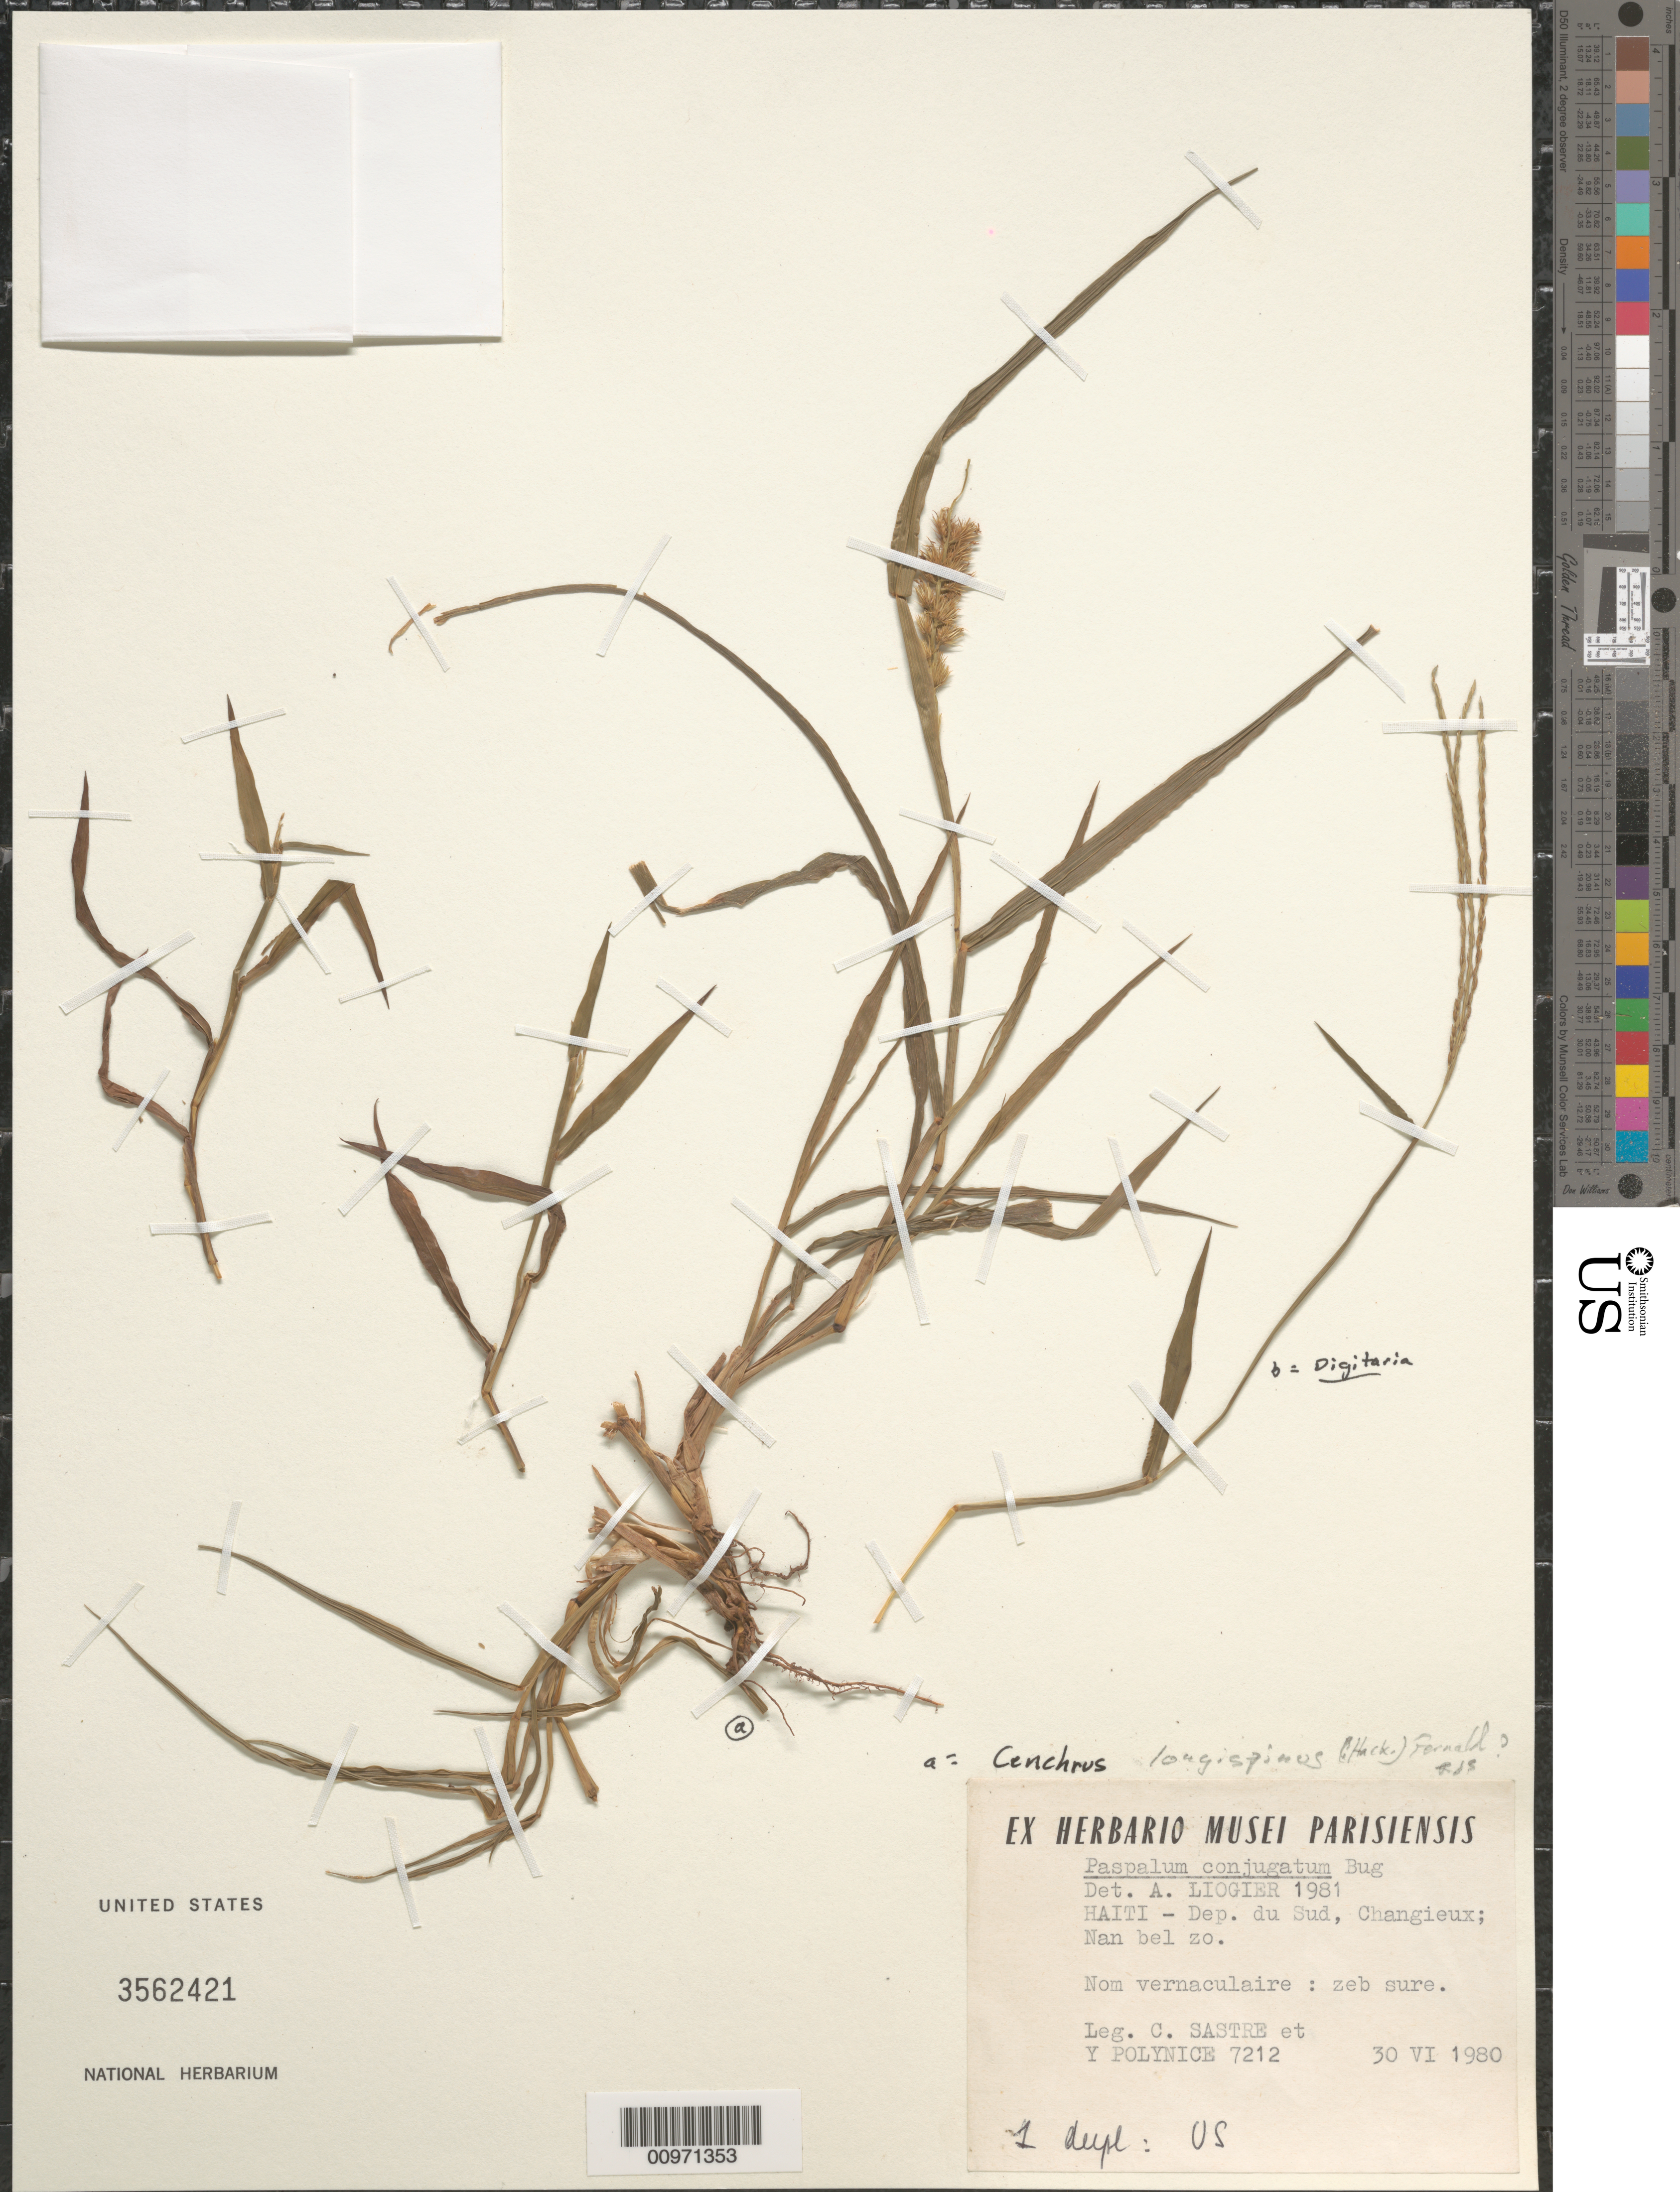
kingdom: Plantae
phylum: Tracheophyta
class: Liliopsida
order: Poales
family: Poaceae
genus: Cenchrus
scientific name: Cenchrus longispinus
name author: (Hack.) Fernald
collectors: C. H. L. Sastre & Y. Polynice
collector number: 7212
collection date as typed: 30 Jun 1980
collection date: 1980-06-30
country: Haiti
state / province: Sud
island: Hispaniola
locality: Changieux, Nan bel zo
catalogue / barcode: US 3562421